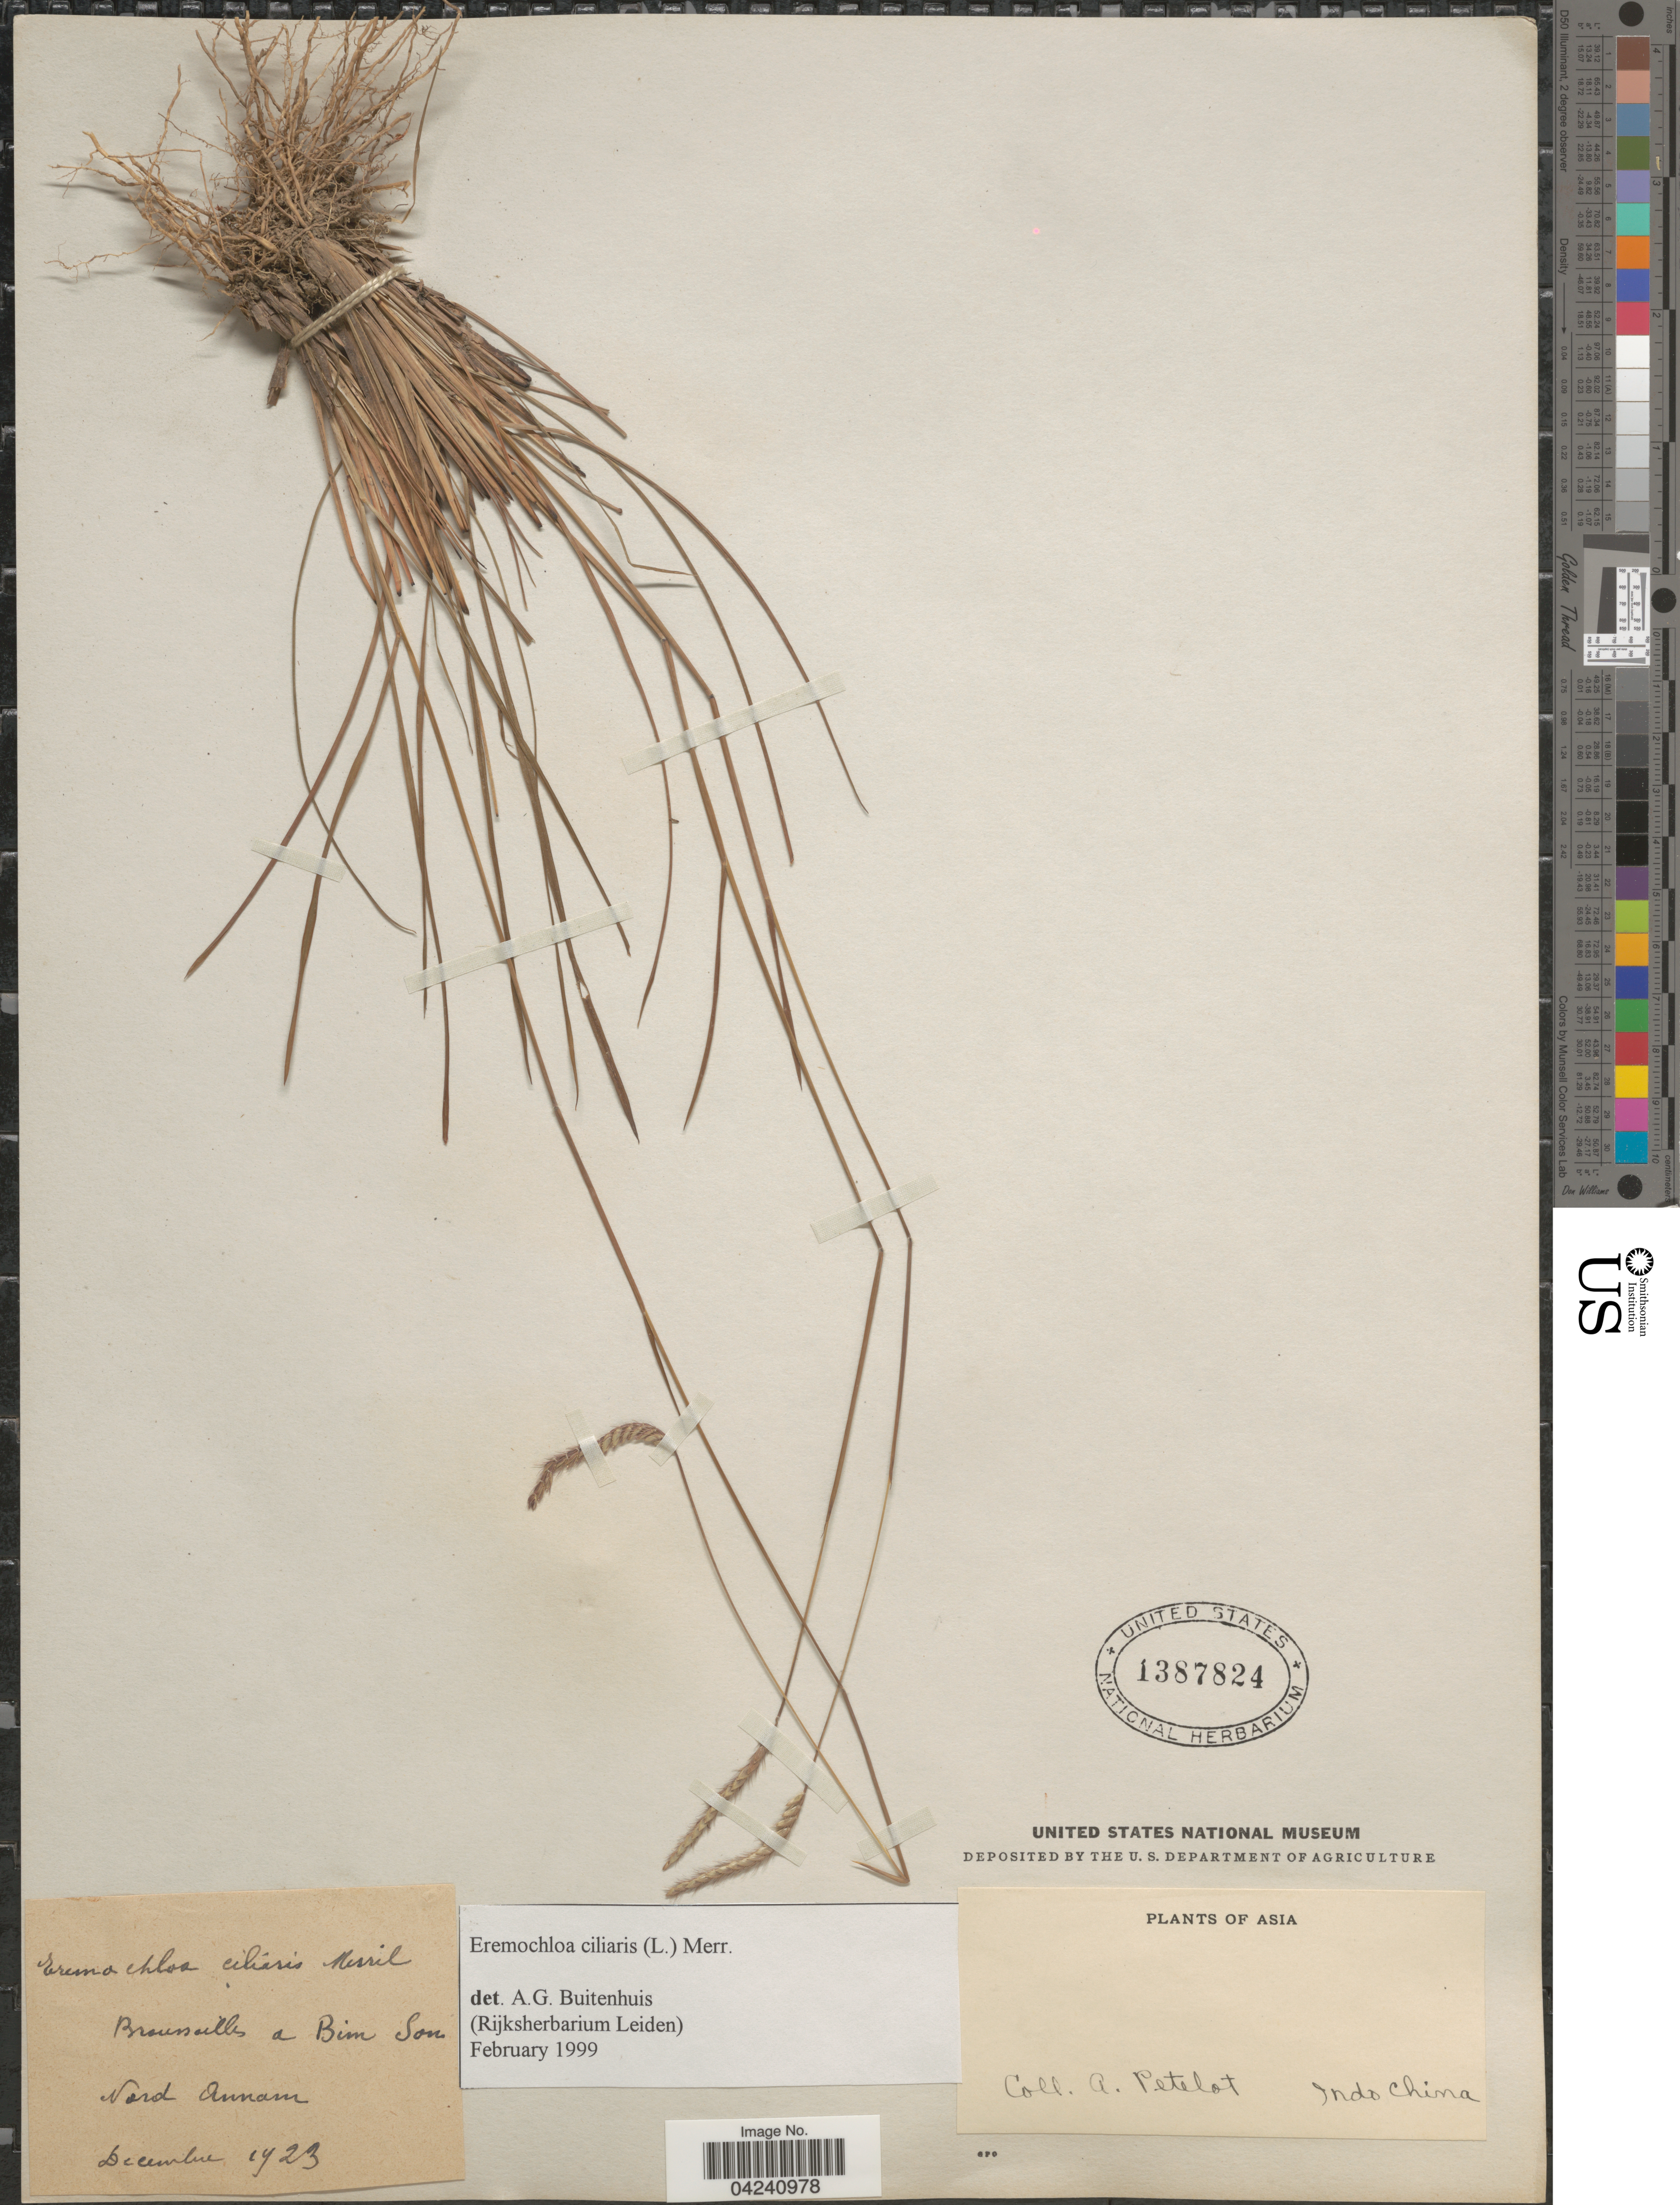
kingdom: Plantae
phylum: Tracheophyta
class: Liliopsida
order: Poales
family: Poaceae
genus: Eremochloa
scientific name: Eremochloa ciliaris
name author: (L.) Merr.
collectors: A. Petelot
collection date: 1923-12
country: Vietnam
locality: Indo China. Broussailles a Bim Son. Nord Annam.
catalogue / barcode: US 1387824